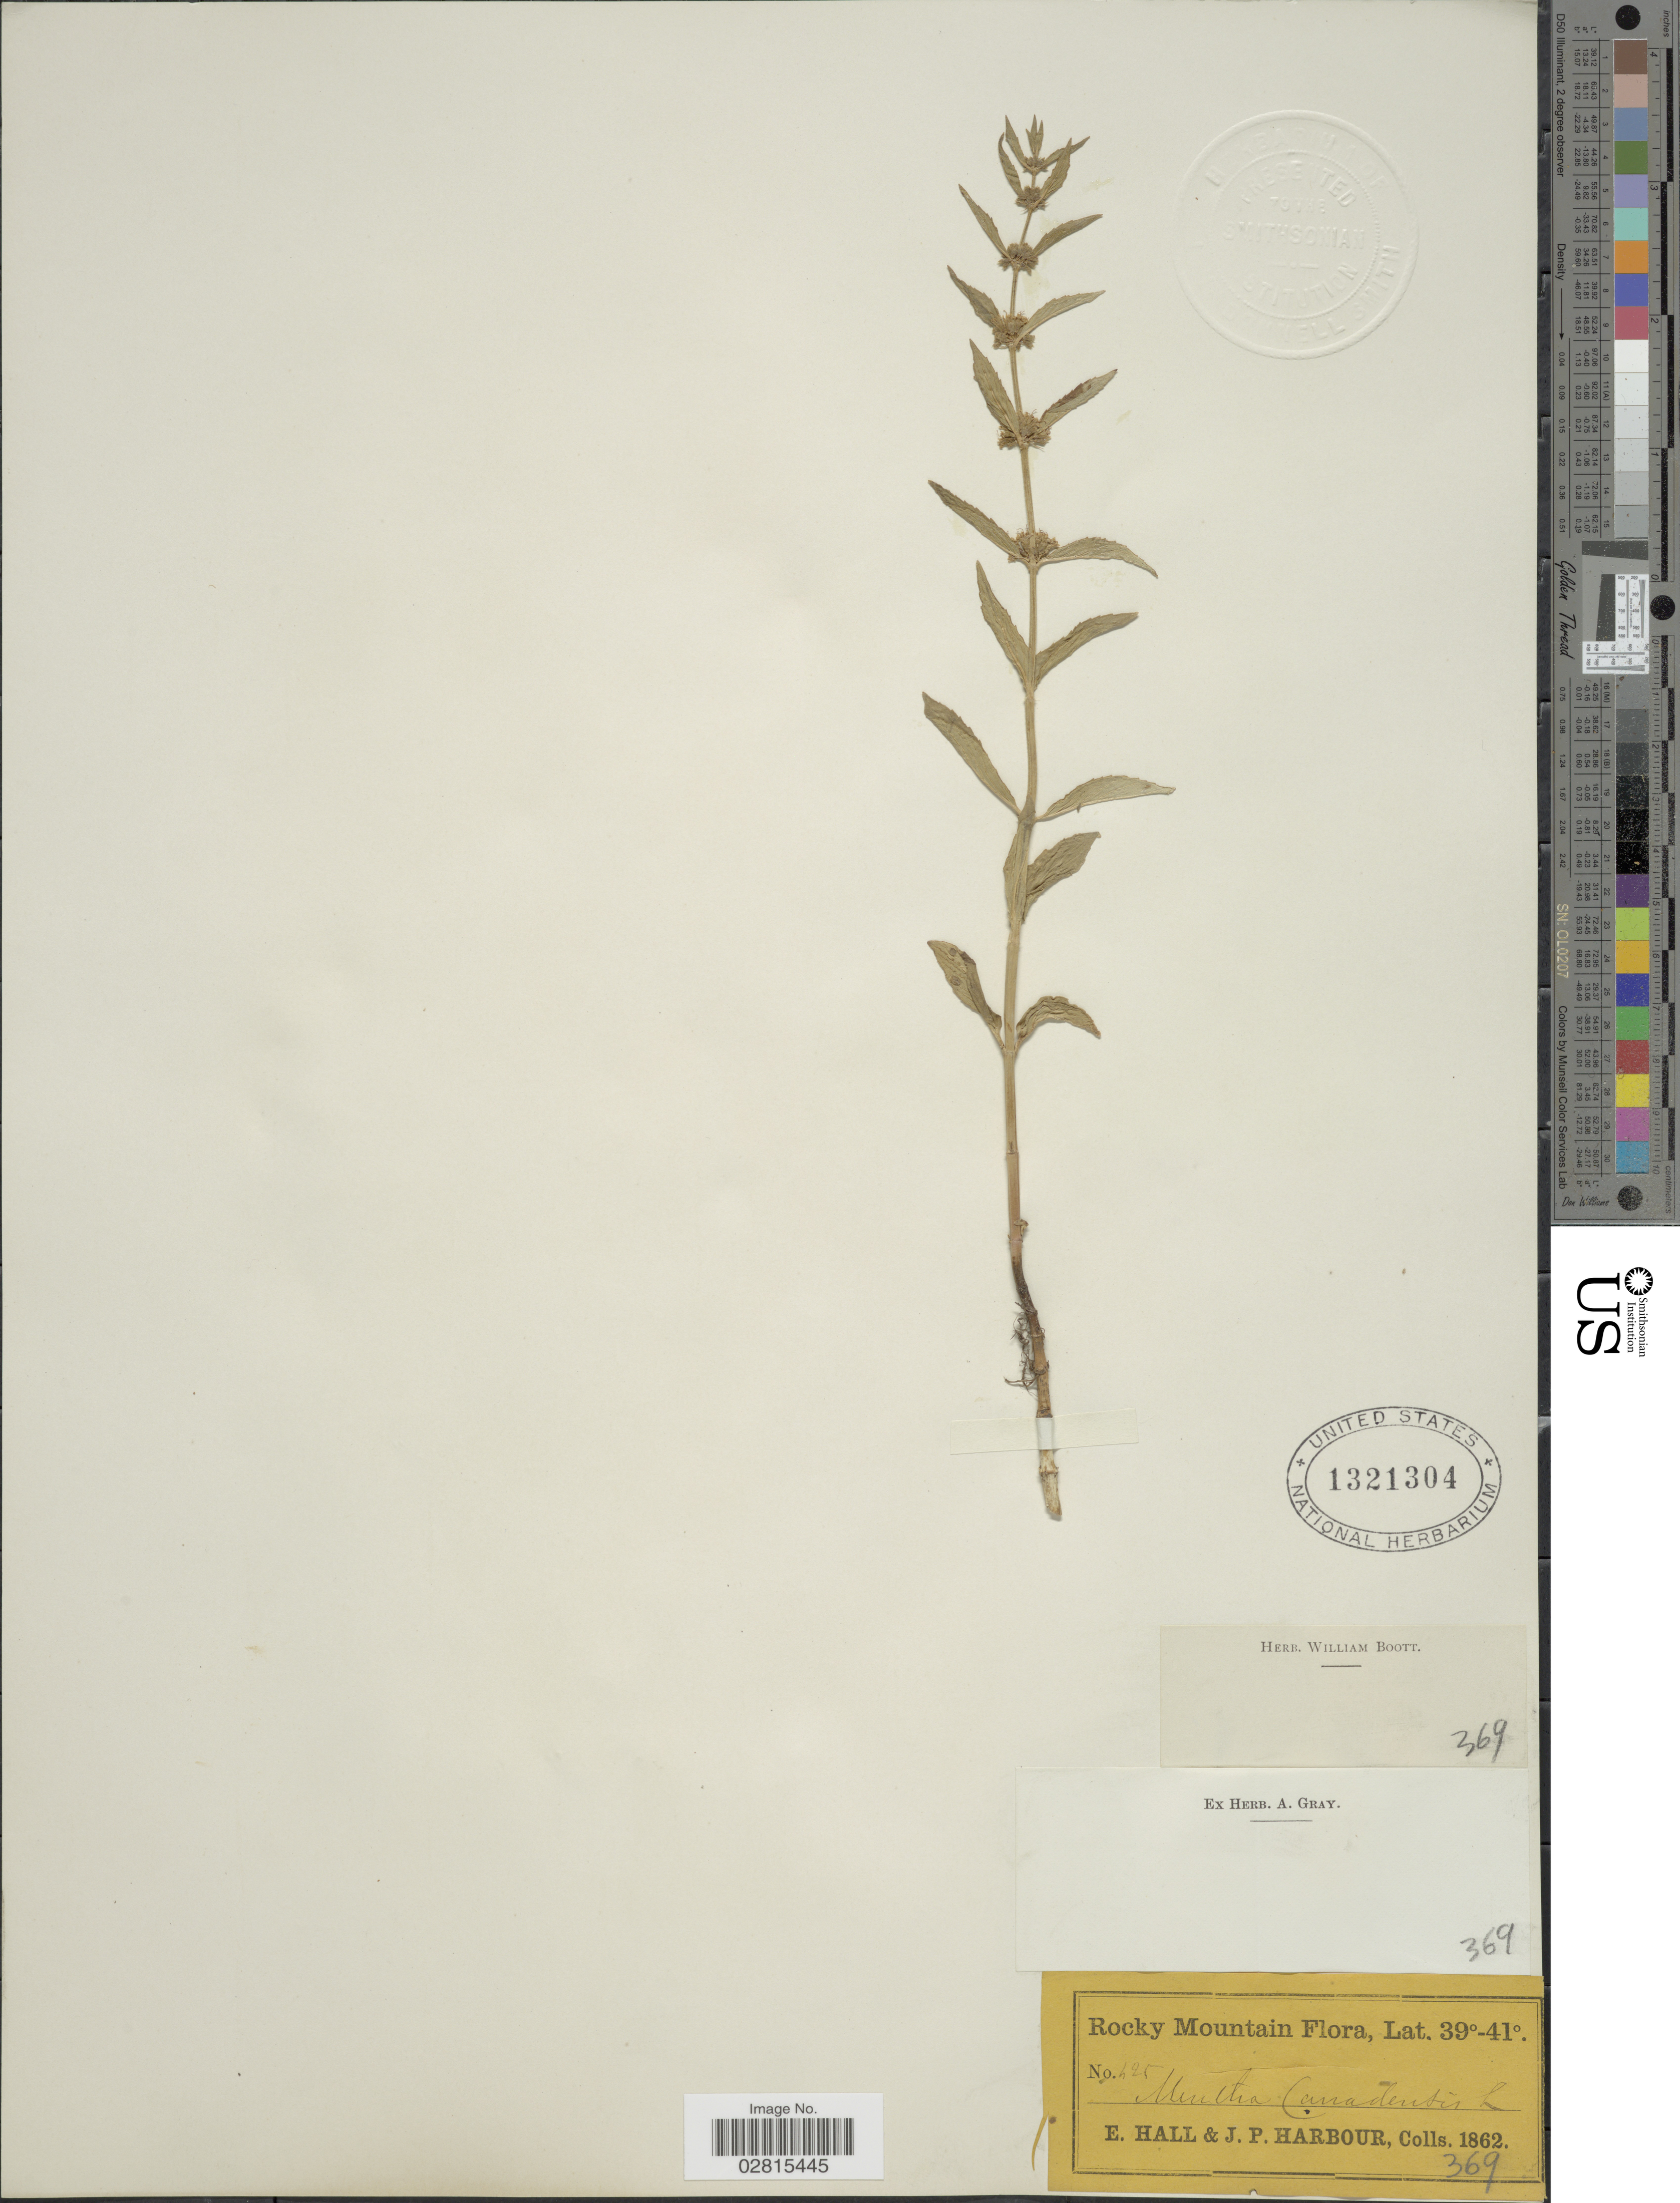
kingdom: Plantae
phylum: Tracheophyta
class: Magnoliopsida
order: Lamiales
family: Lamiaceae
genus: Mentha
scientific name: Mentha canadensis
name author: L.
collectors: E. Hall & J. Harbour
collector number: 425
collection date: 1862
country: United States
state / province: Colorado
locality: Rocky Mtns.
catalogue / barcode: US 1321304